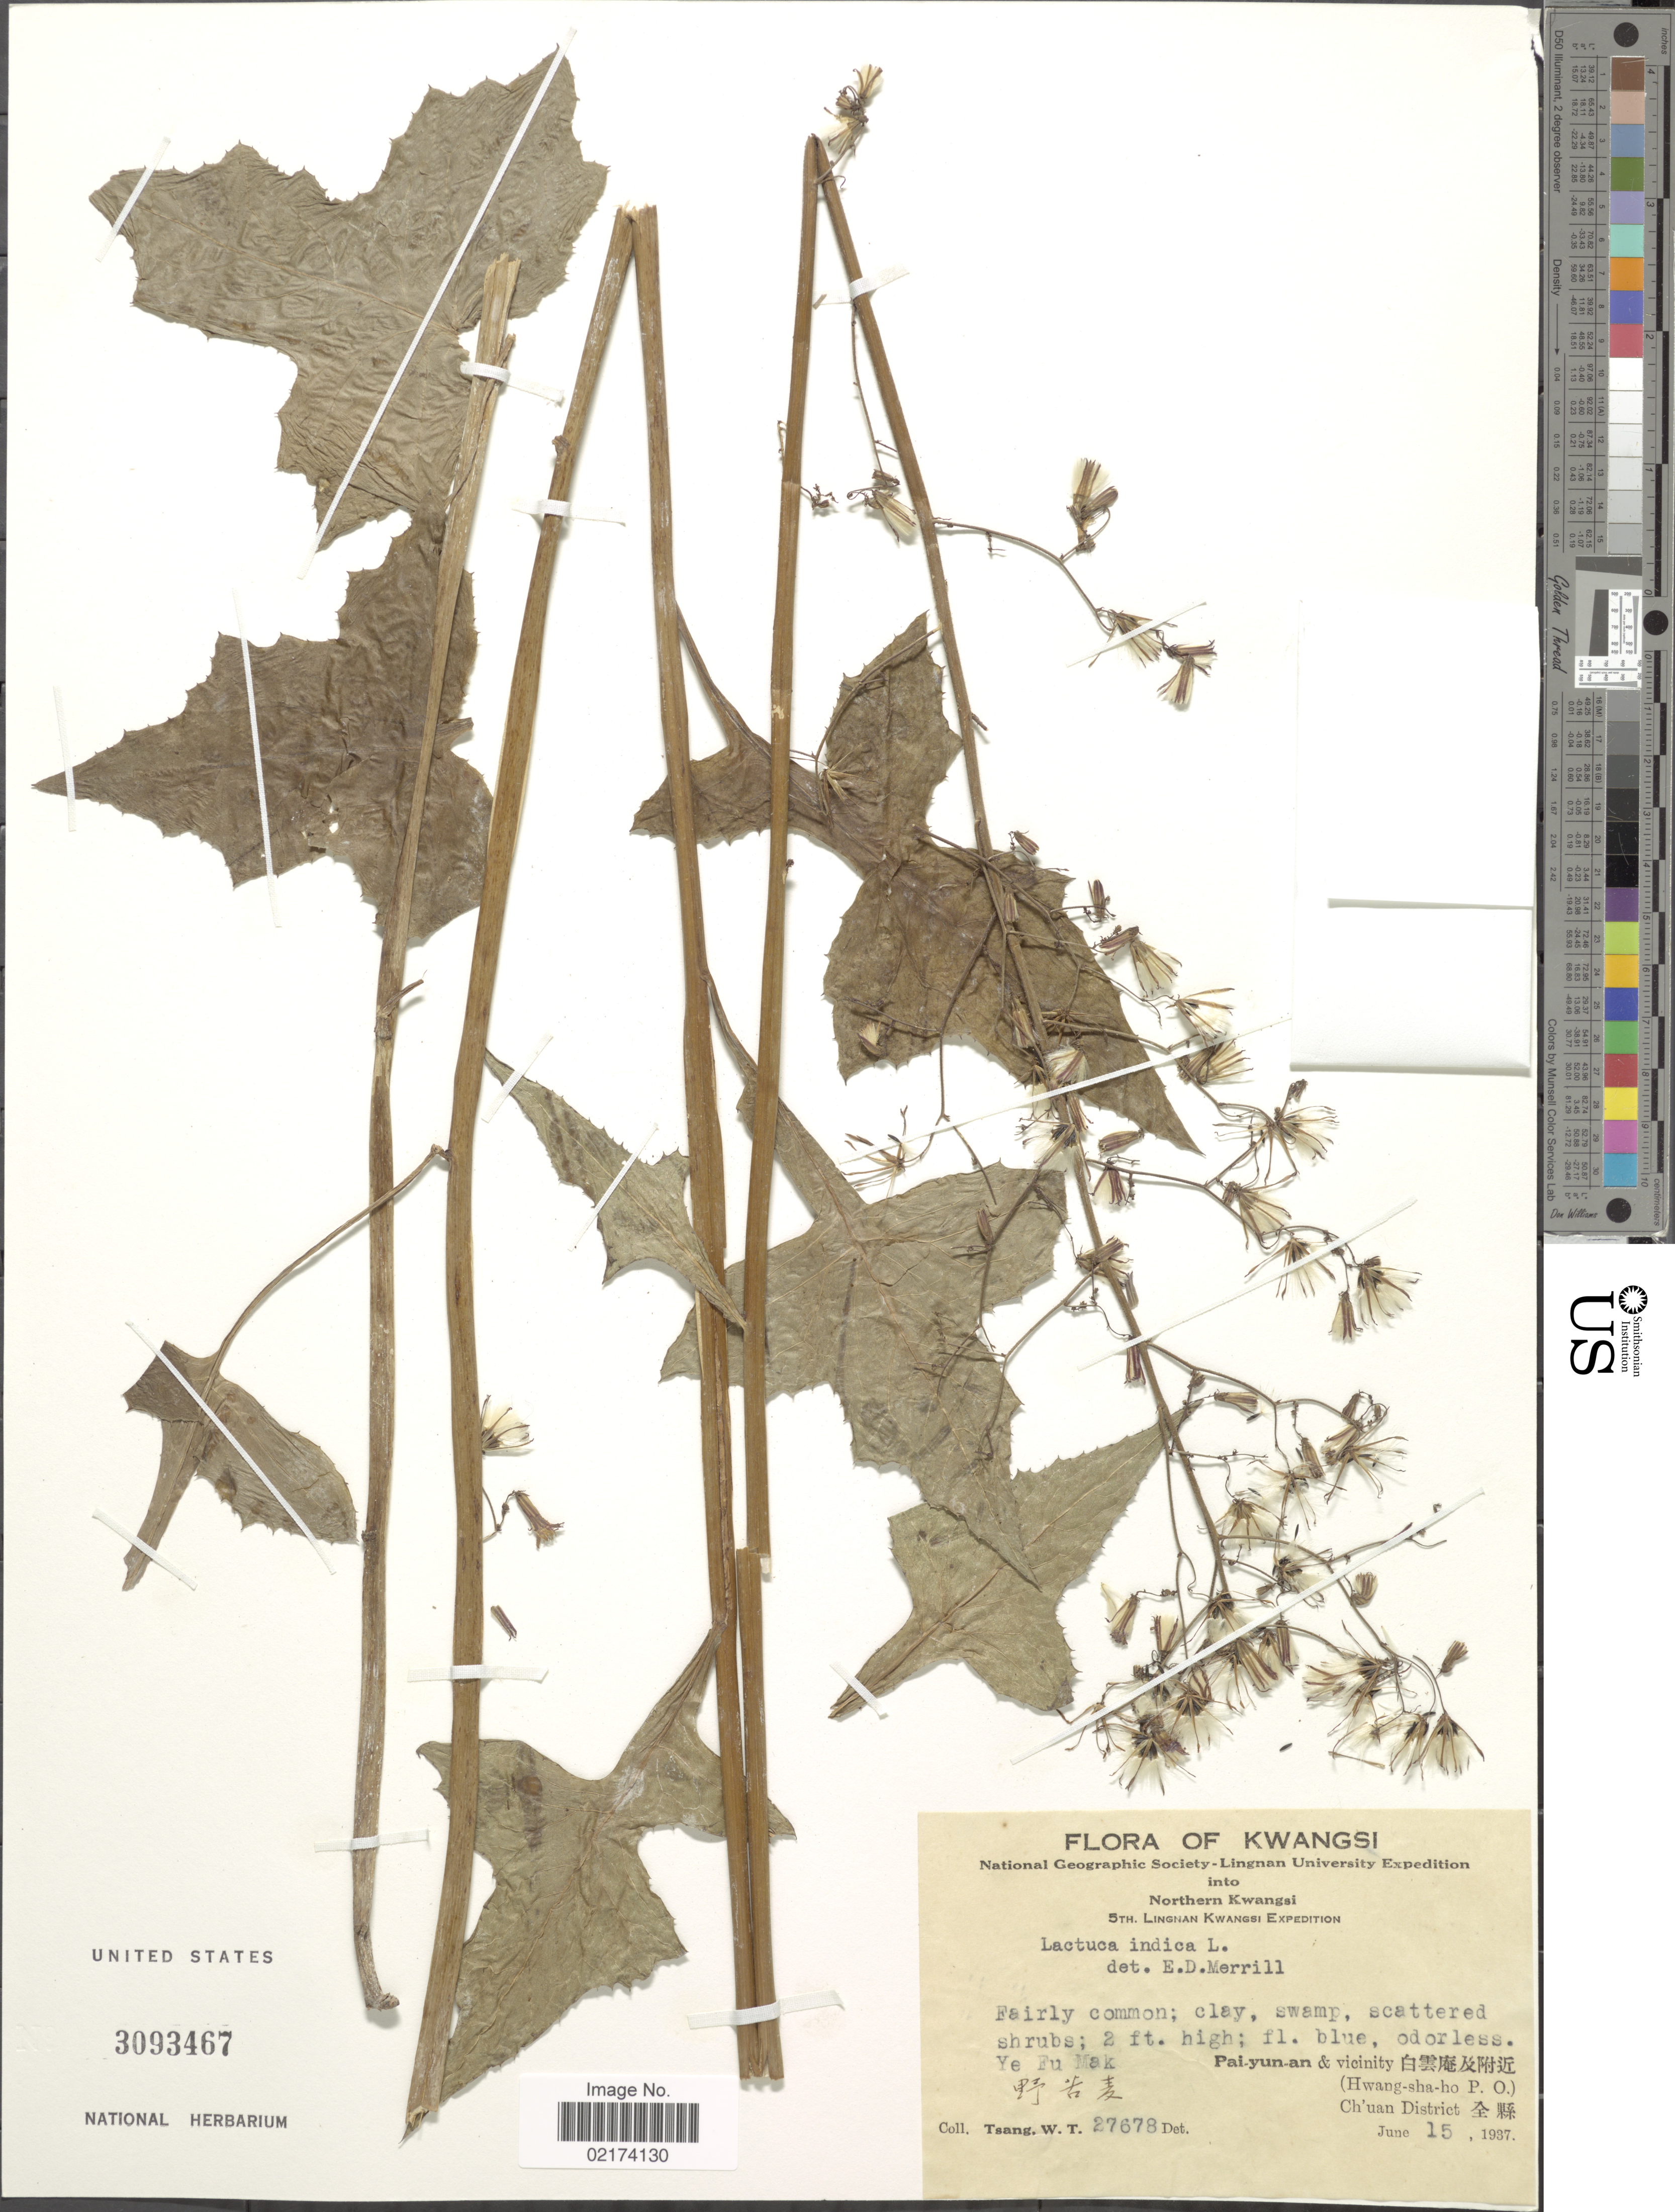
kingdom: Plantae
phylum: Tracheophyta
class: Magnoliopsida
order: Asterales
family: Asteraceae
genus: Lactuca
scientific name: Lactuca indica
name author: L.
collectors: W. T. Tsang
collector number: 27678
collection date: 1937-06-15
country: China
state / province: Guangxi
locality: Northern Kwangsi, Ye Fu Mak, Pai-yun-an & vicinity (Hwang-sha-ho P. O.), Ch'uan District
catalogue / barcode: US 3093467